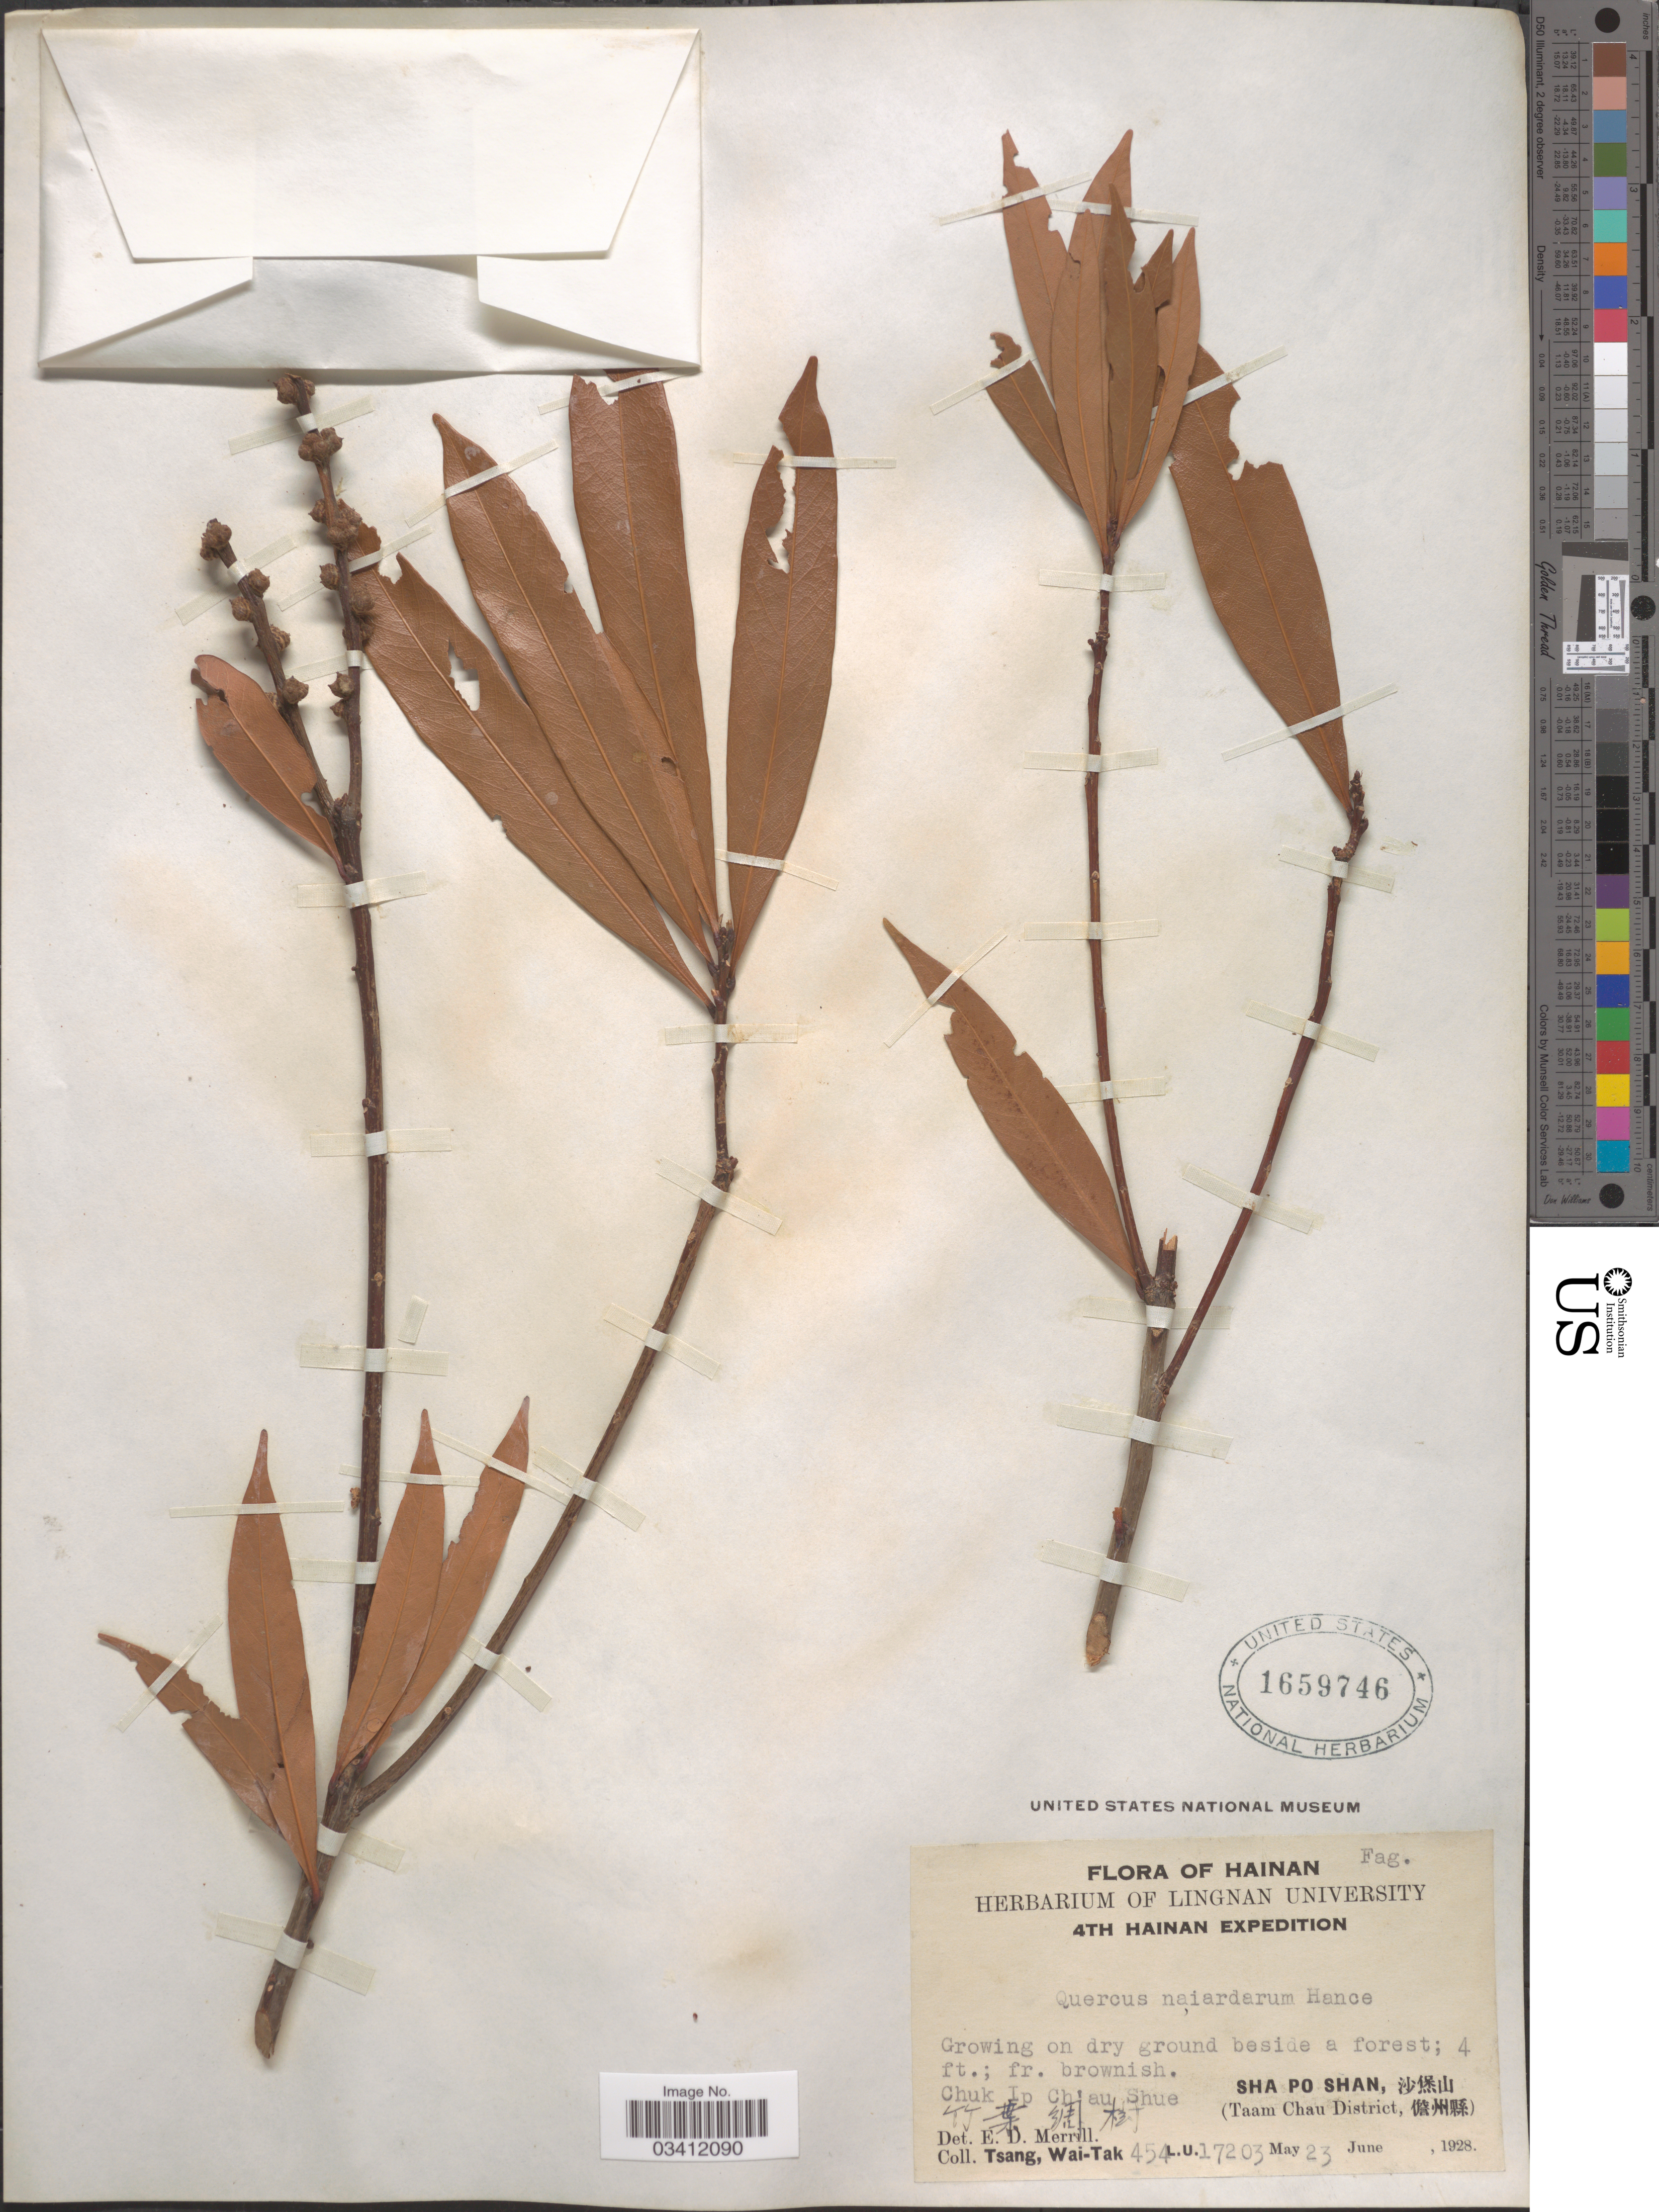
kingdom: Plantae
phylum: Tracheophyta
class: Magnoliopsida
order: Fagales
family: Fagaceae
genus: Quercus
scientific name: Quercus naiadarum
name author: Hance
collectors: W. T. Tsang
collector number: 454 L.U. 17203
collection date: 1928-05-23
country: China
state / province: Hainan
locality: Sha Po Shan, (Taam Chau District.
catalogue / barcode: US 1659746